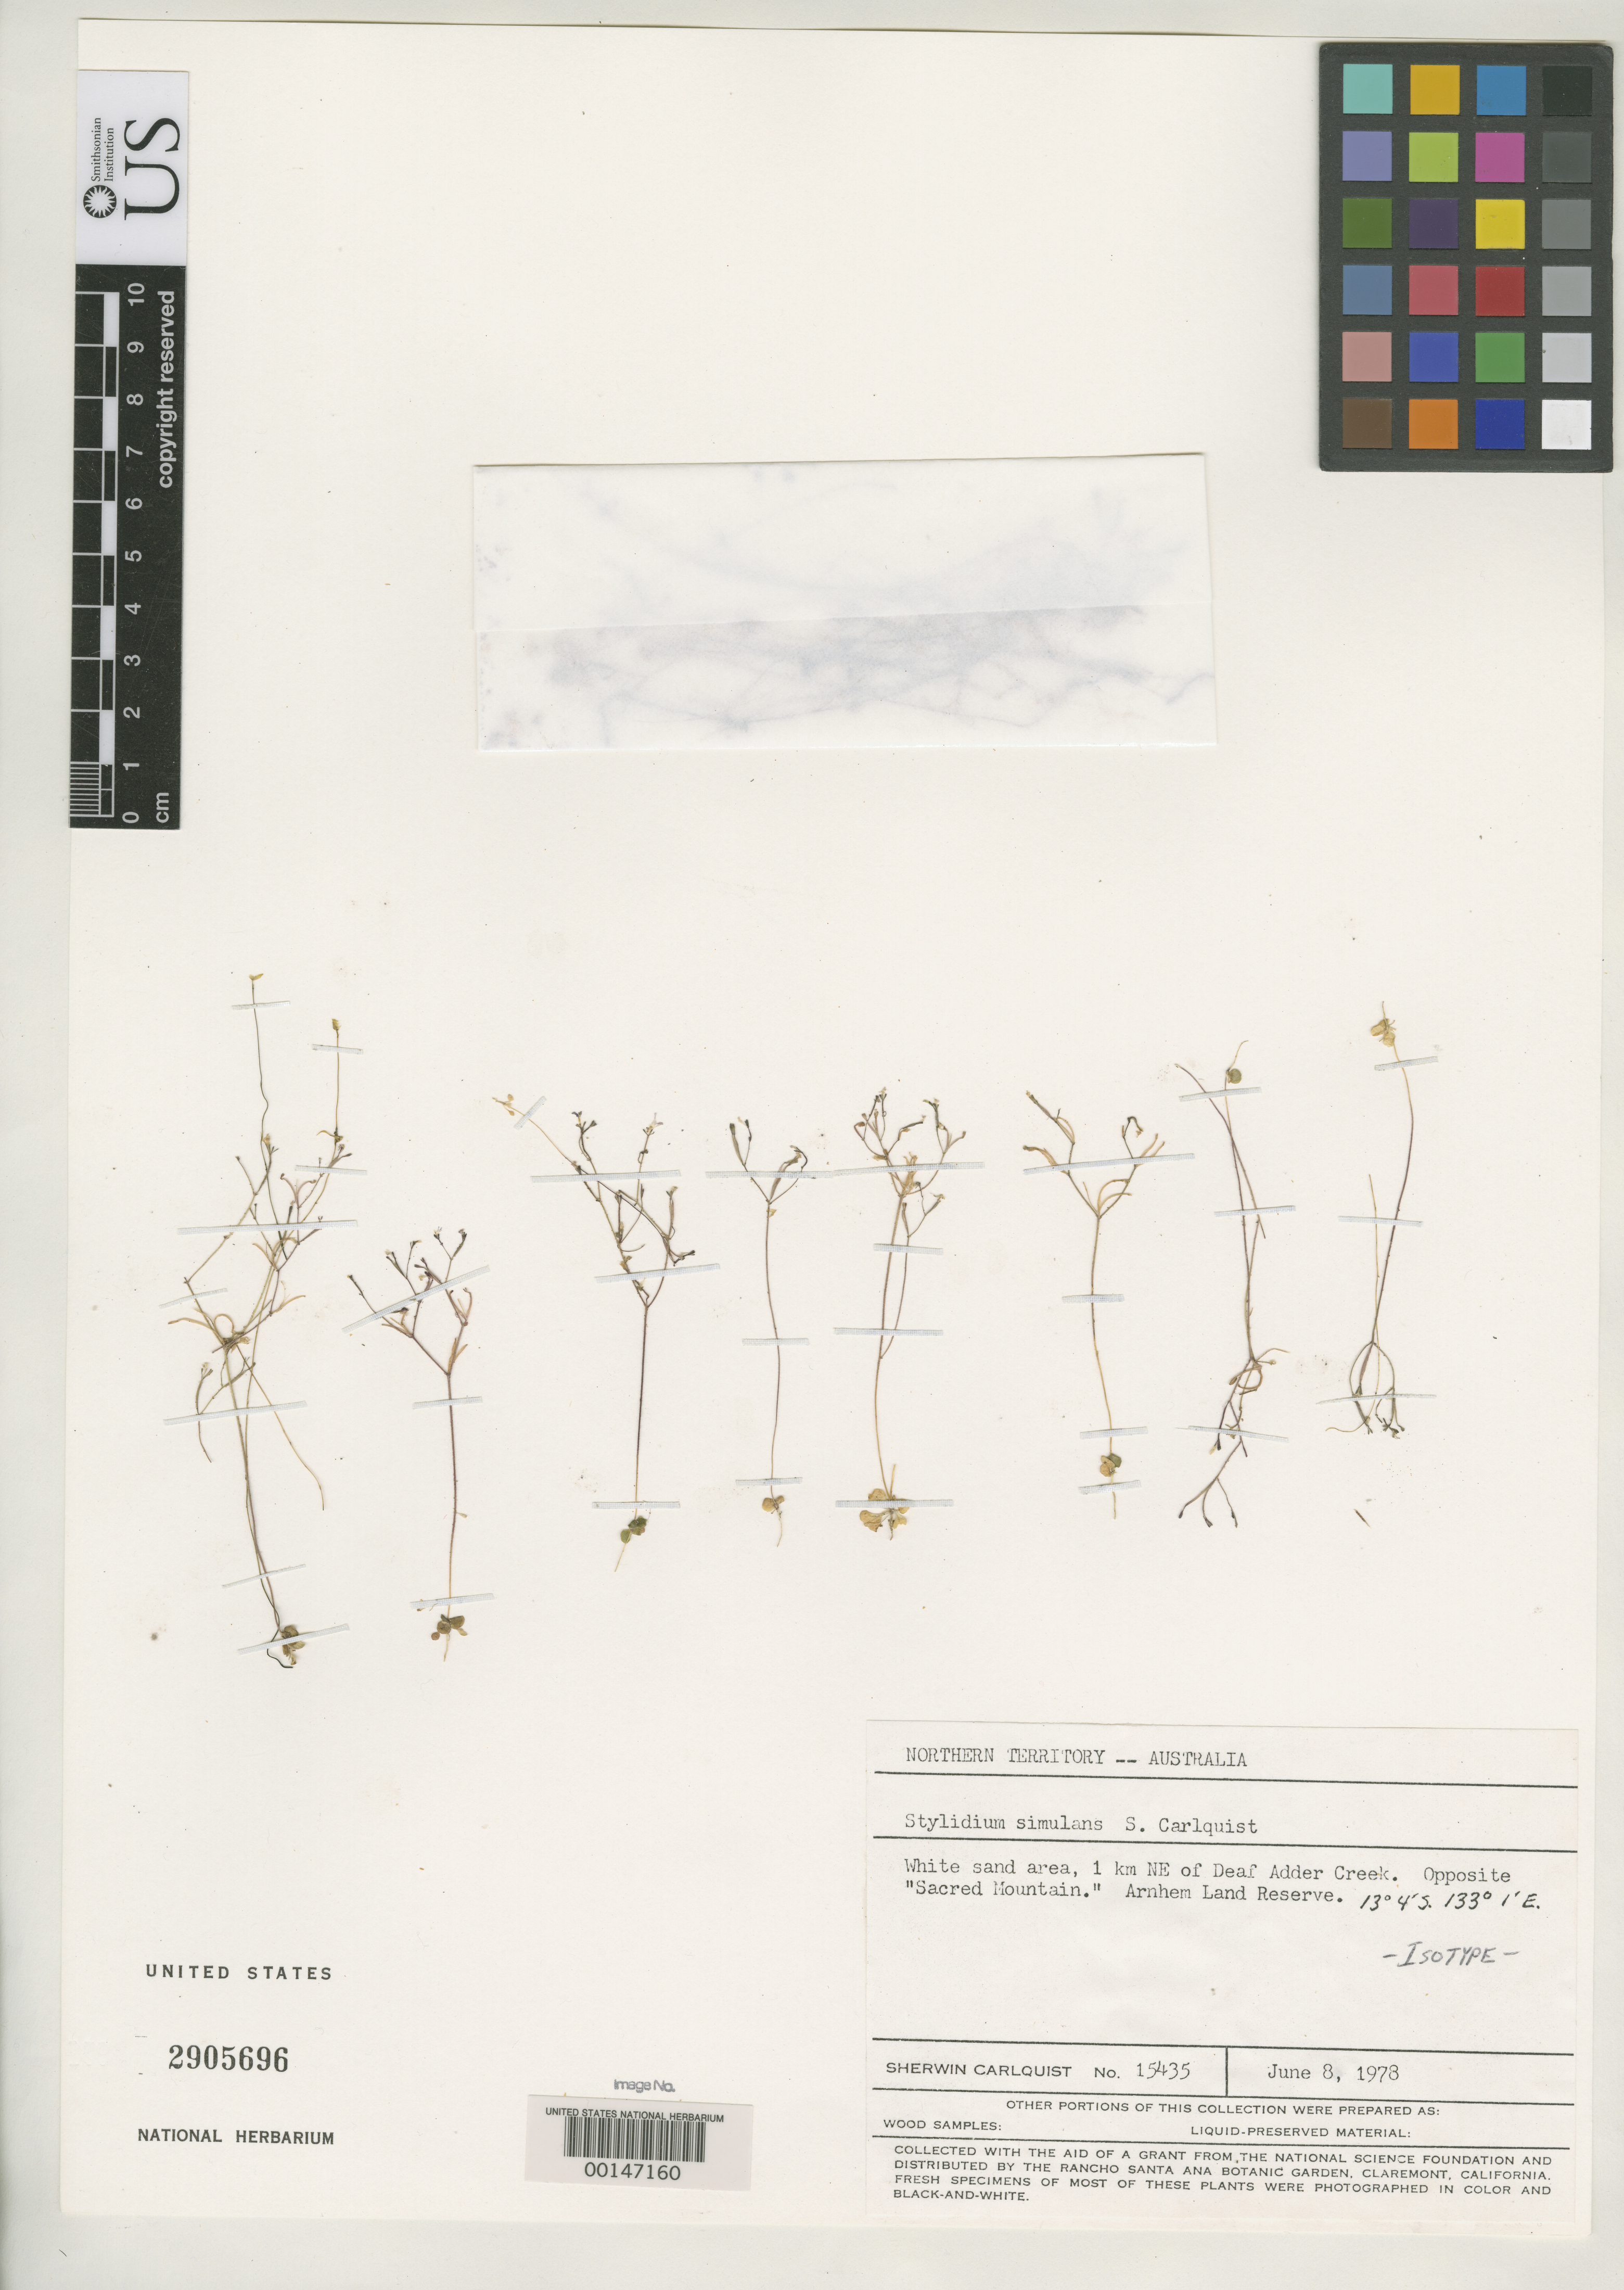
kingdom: Plantae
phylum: Tracheophyta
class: Magnoliopsida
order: Asterales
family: Stylidiaceae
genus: Stylidium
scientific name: Stylidium simulans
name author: Carlquist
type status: Isotype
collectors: S. Carlquist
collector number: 15435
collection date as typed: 08 Jun 1978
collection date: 1978-06-08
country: Australia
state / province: Northern Territory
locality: Arnhem Land Reserve, 1 km NE of Deaf Adder Creek.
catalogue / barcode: US 2905696